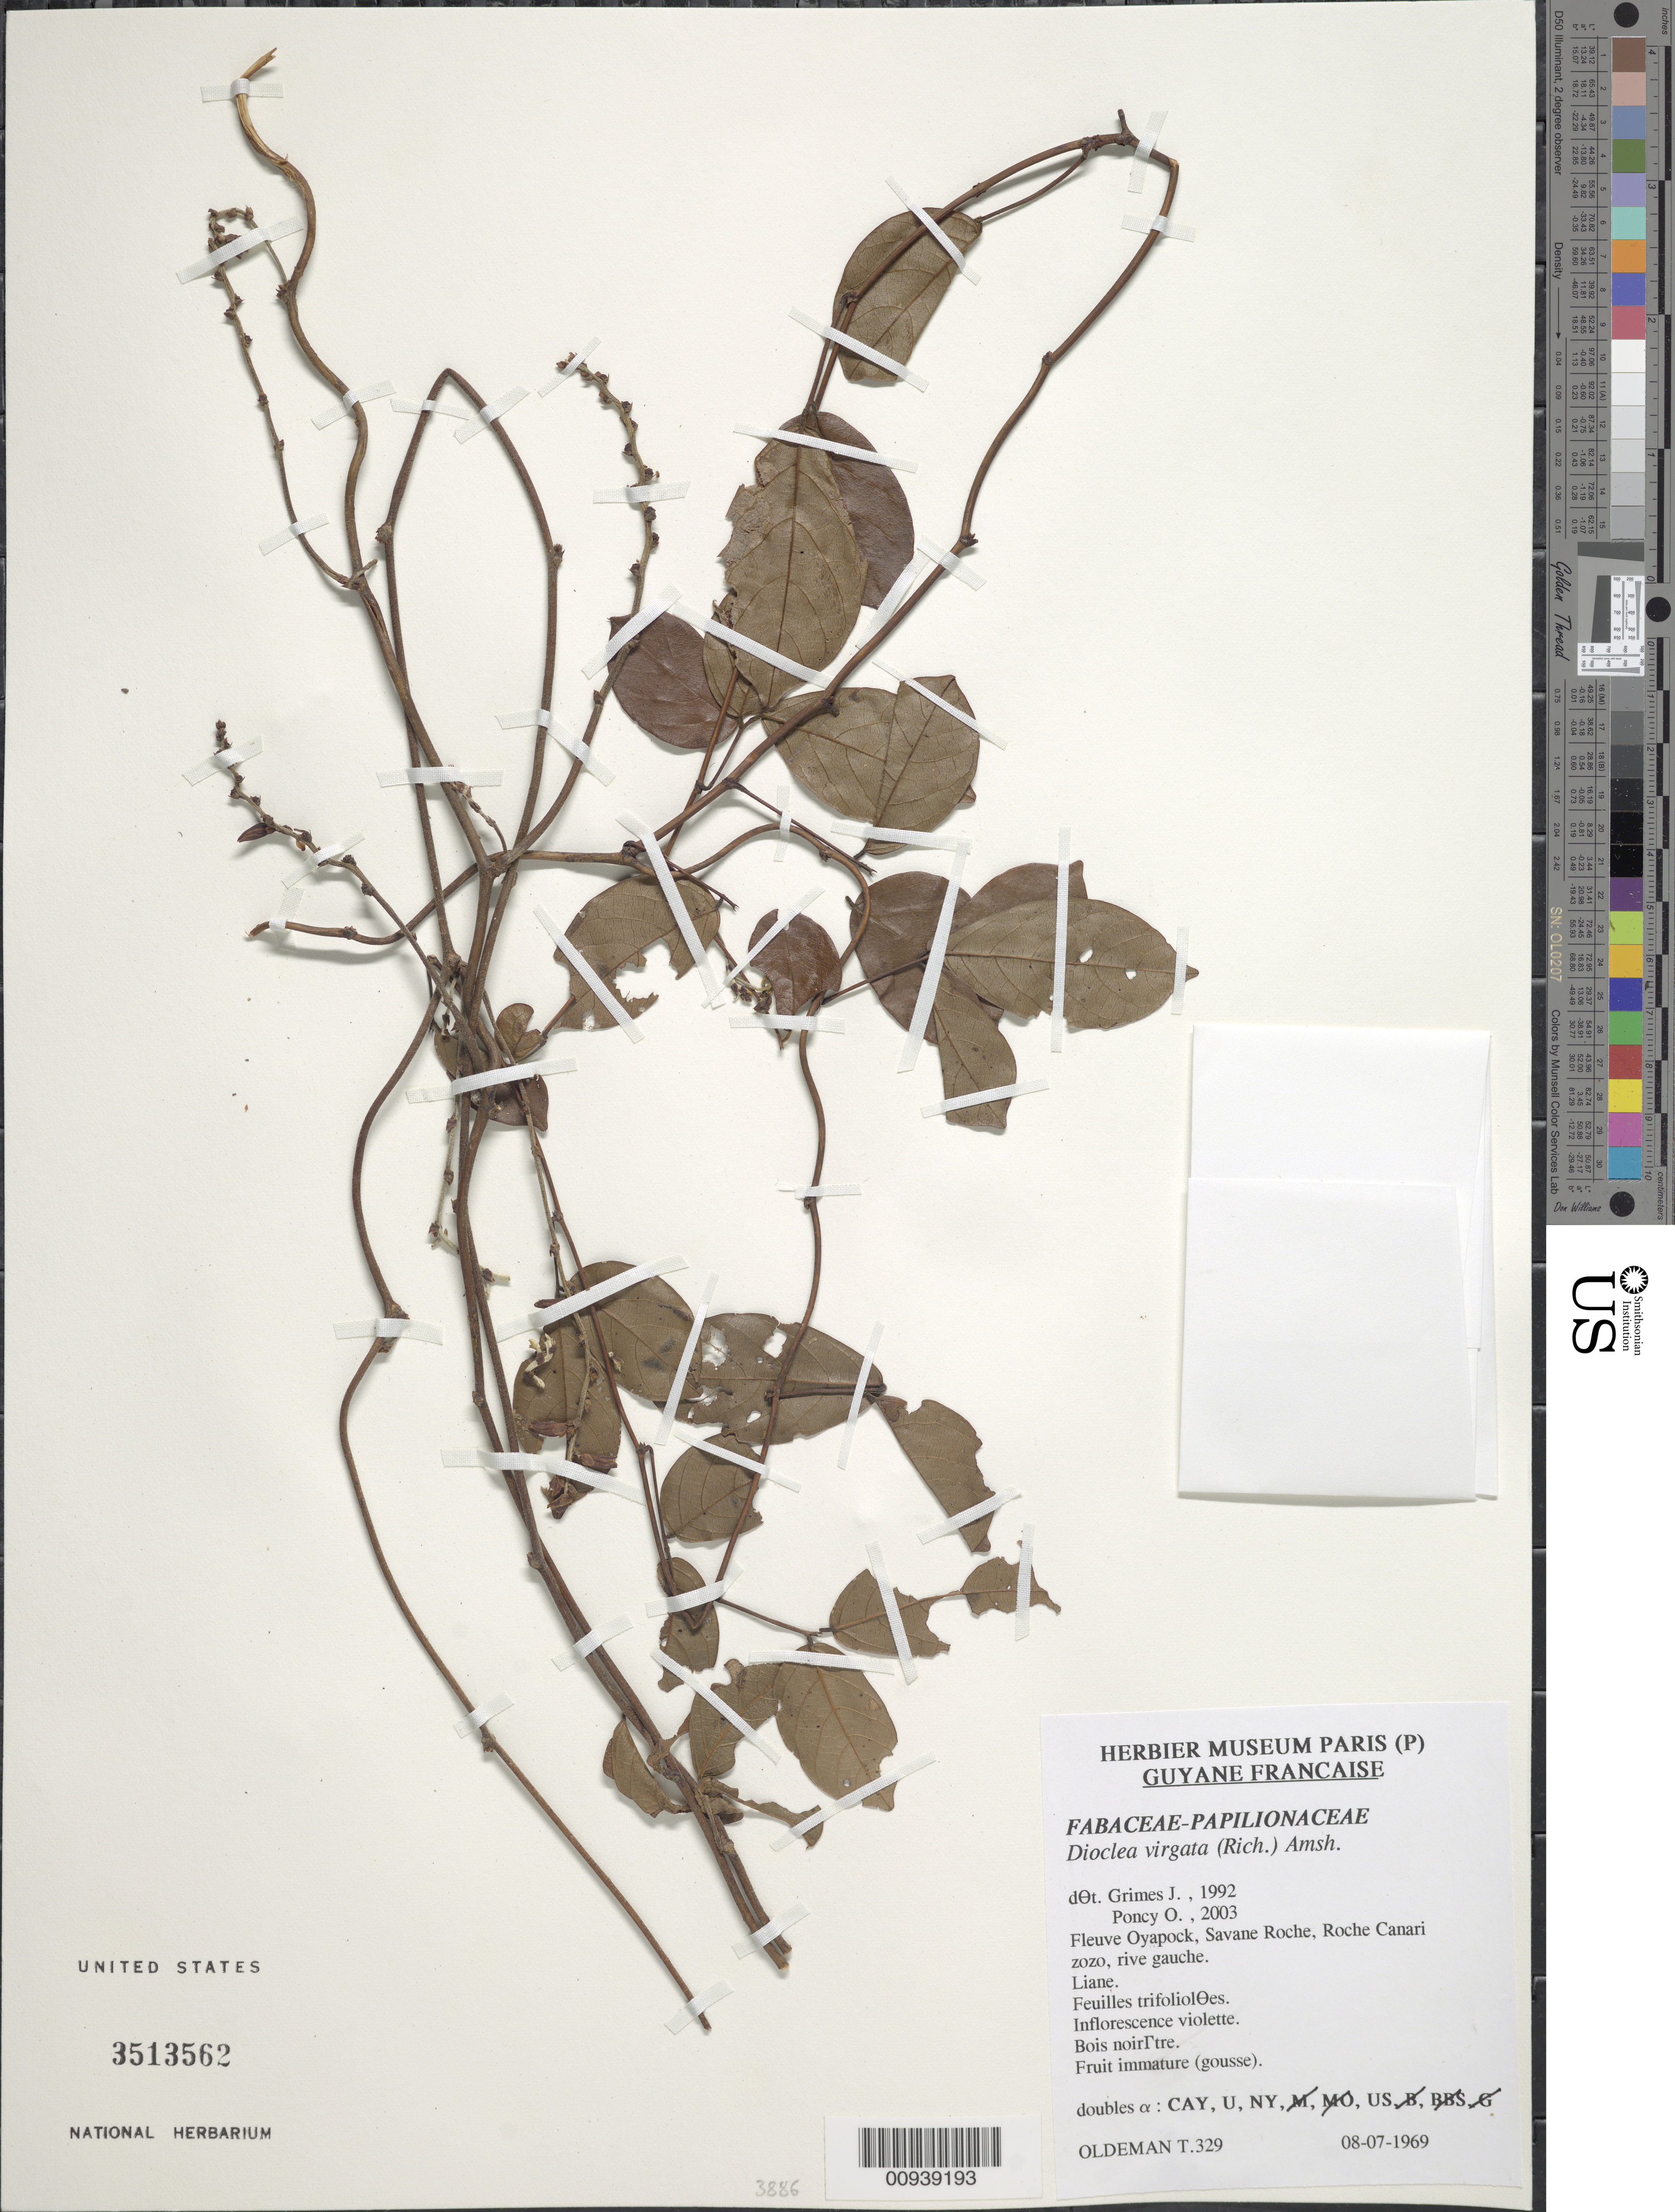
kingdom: Plantae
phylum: Tracheophyta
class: Magnoliopsida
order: Fabales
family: Fabaceae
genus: Dioclea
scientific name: Dioclea violacea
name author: Mart. ex Benth.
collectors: R. Oldeman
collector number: T 329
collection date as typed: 8-Jul-69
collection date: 1969-07-08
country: French Guiana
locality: Fleuve Oyapock, Savane Roche, Roche Canari Zozo, rive gauche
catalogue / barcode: US 3513562